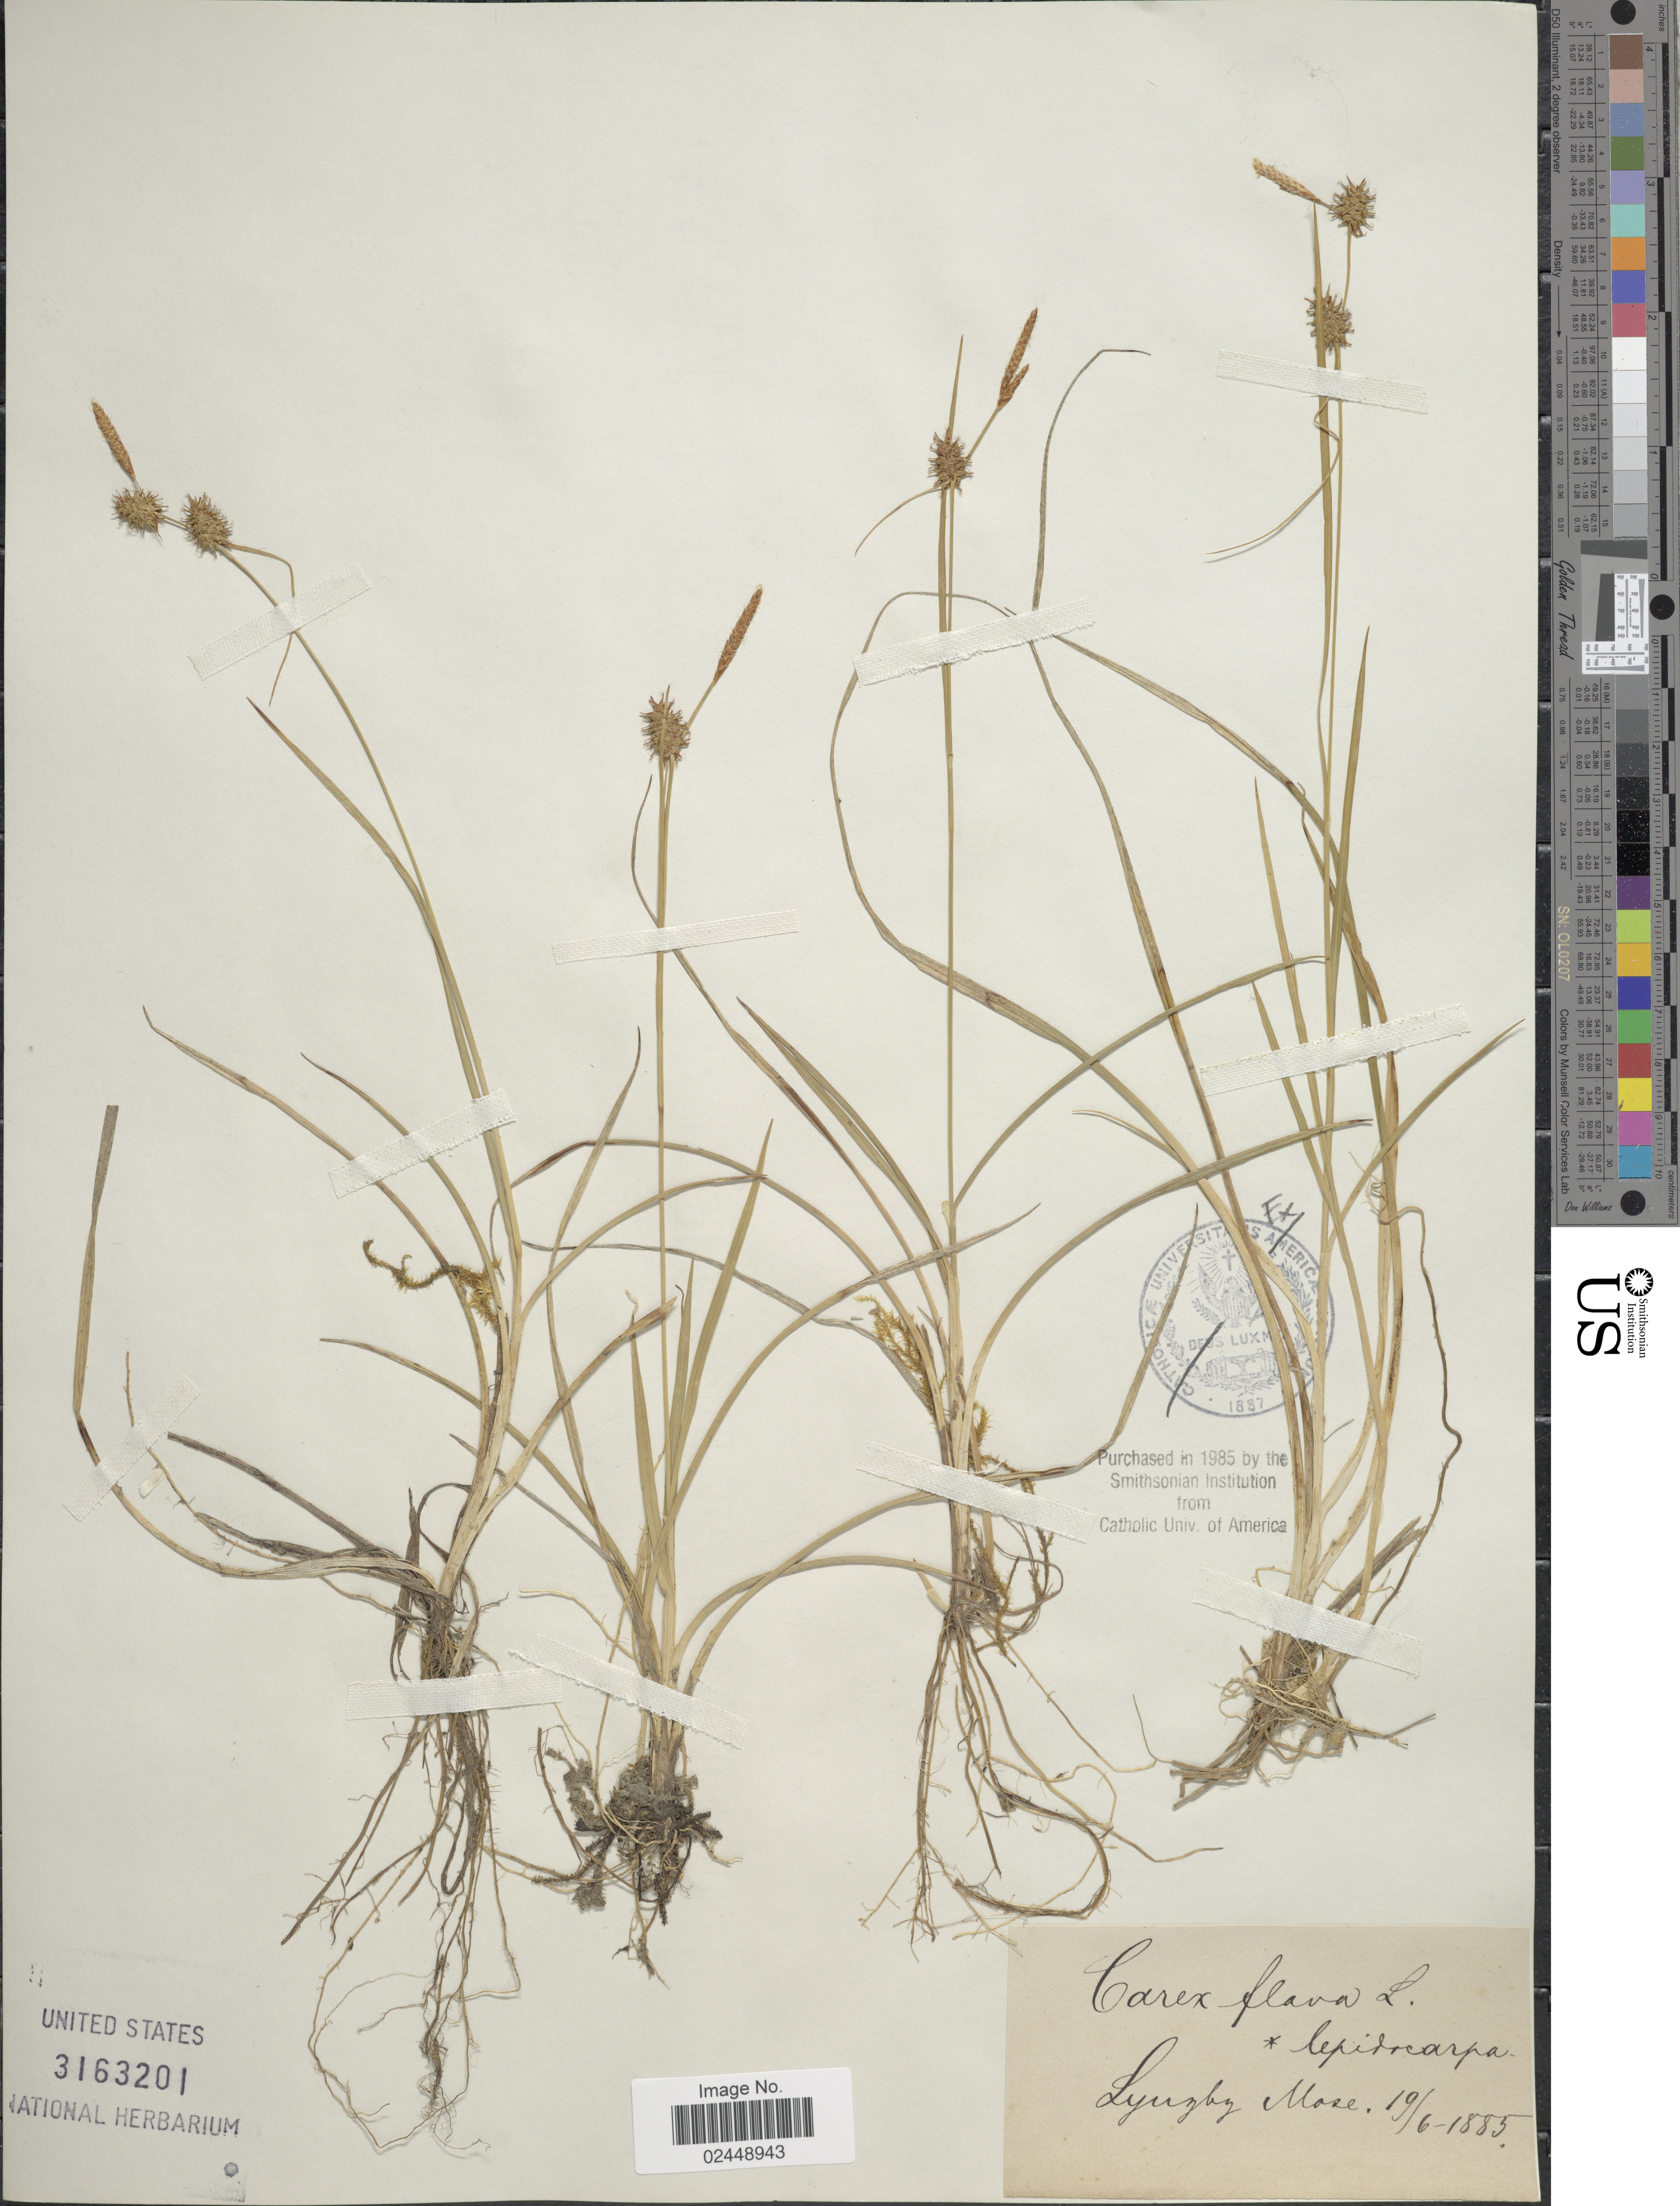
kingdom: Plantae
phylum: Tracheophyta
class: Liliopsida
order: Poales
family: Cyperaceae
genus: Carex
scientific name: Carex flava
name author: L.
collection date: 1885-06-19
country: Denmark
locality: Lyngby Mase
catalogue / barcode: US 3163201